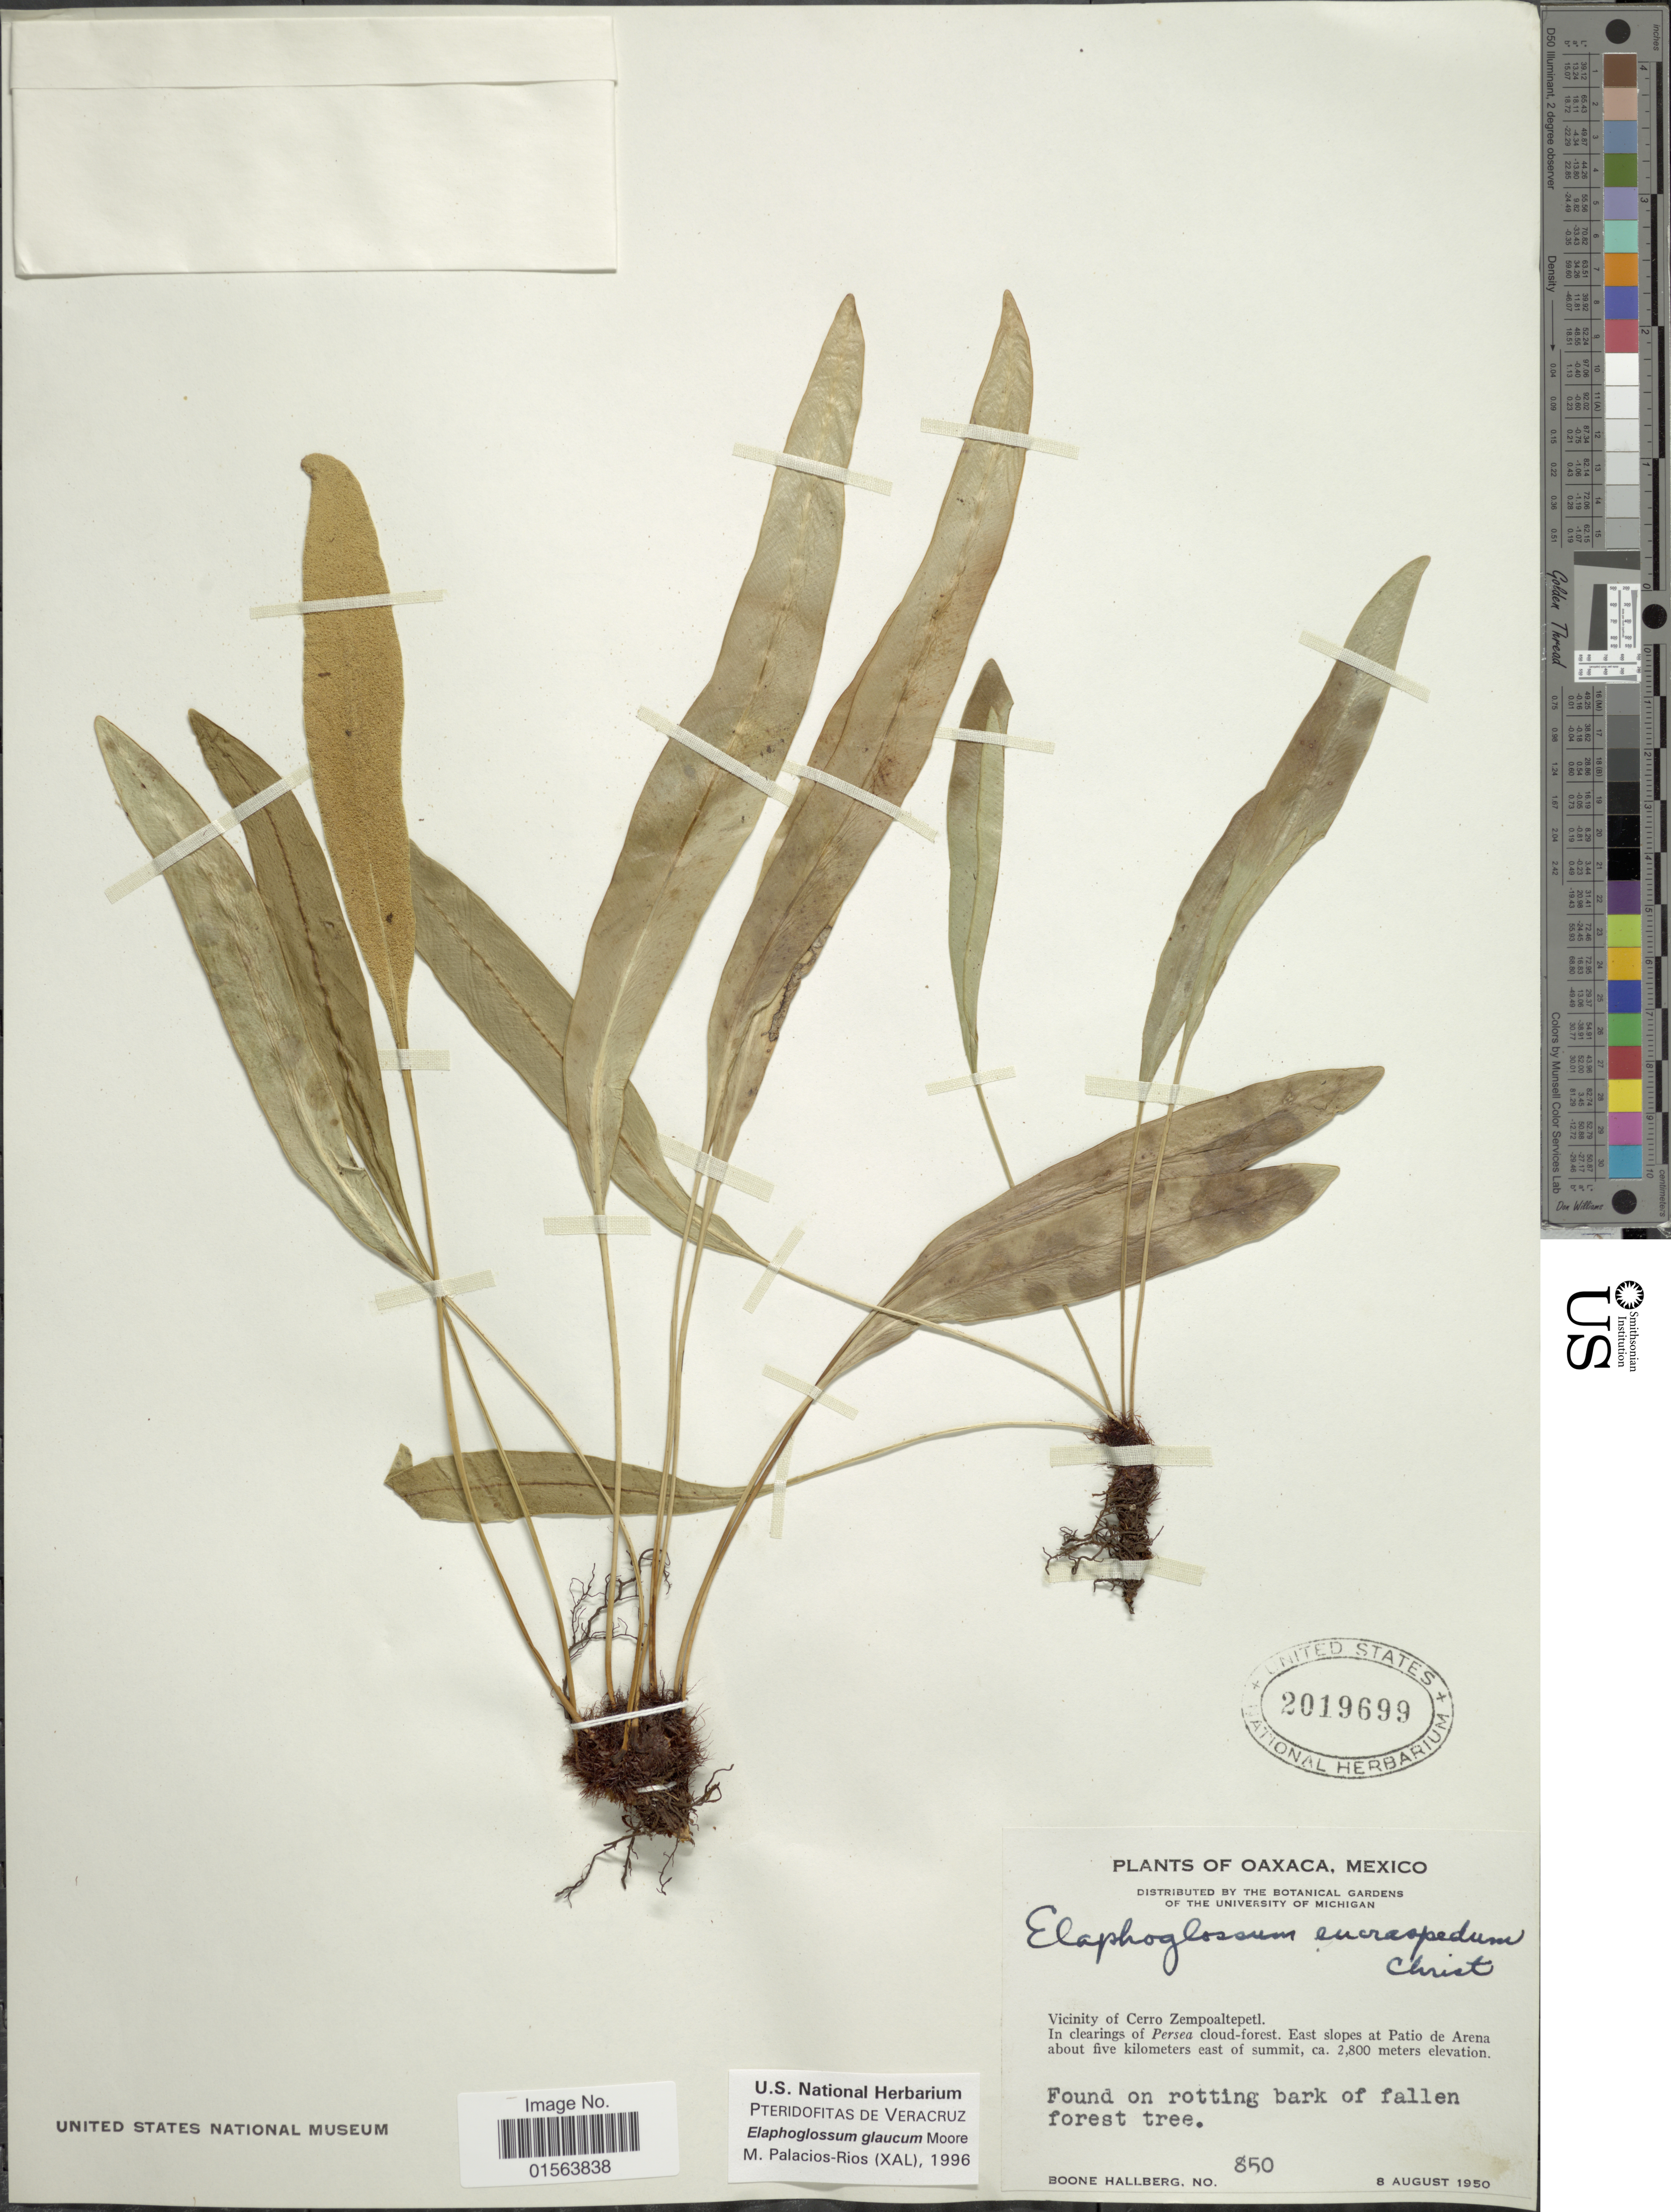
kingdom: Plantae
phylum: Tracheophyta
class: Polypodiopsida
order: Polypodiales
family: Dryopteridaceae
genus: Elaphoglossum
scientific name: Elaphoglossum glaucum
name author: T. Moore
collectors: B. Hallberg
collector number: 850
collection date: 1950-08-08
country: Mexico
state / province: Oaxaca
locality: Vicinity of Cerro Zempoaltepetl, east slopes at Patio de Arena about five kilometers east of summit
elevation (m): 2800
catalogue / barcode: US 2019699